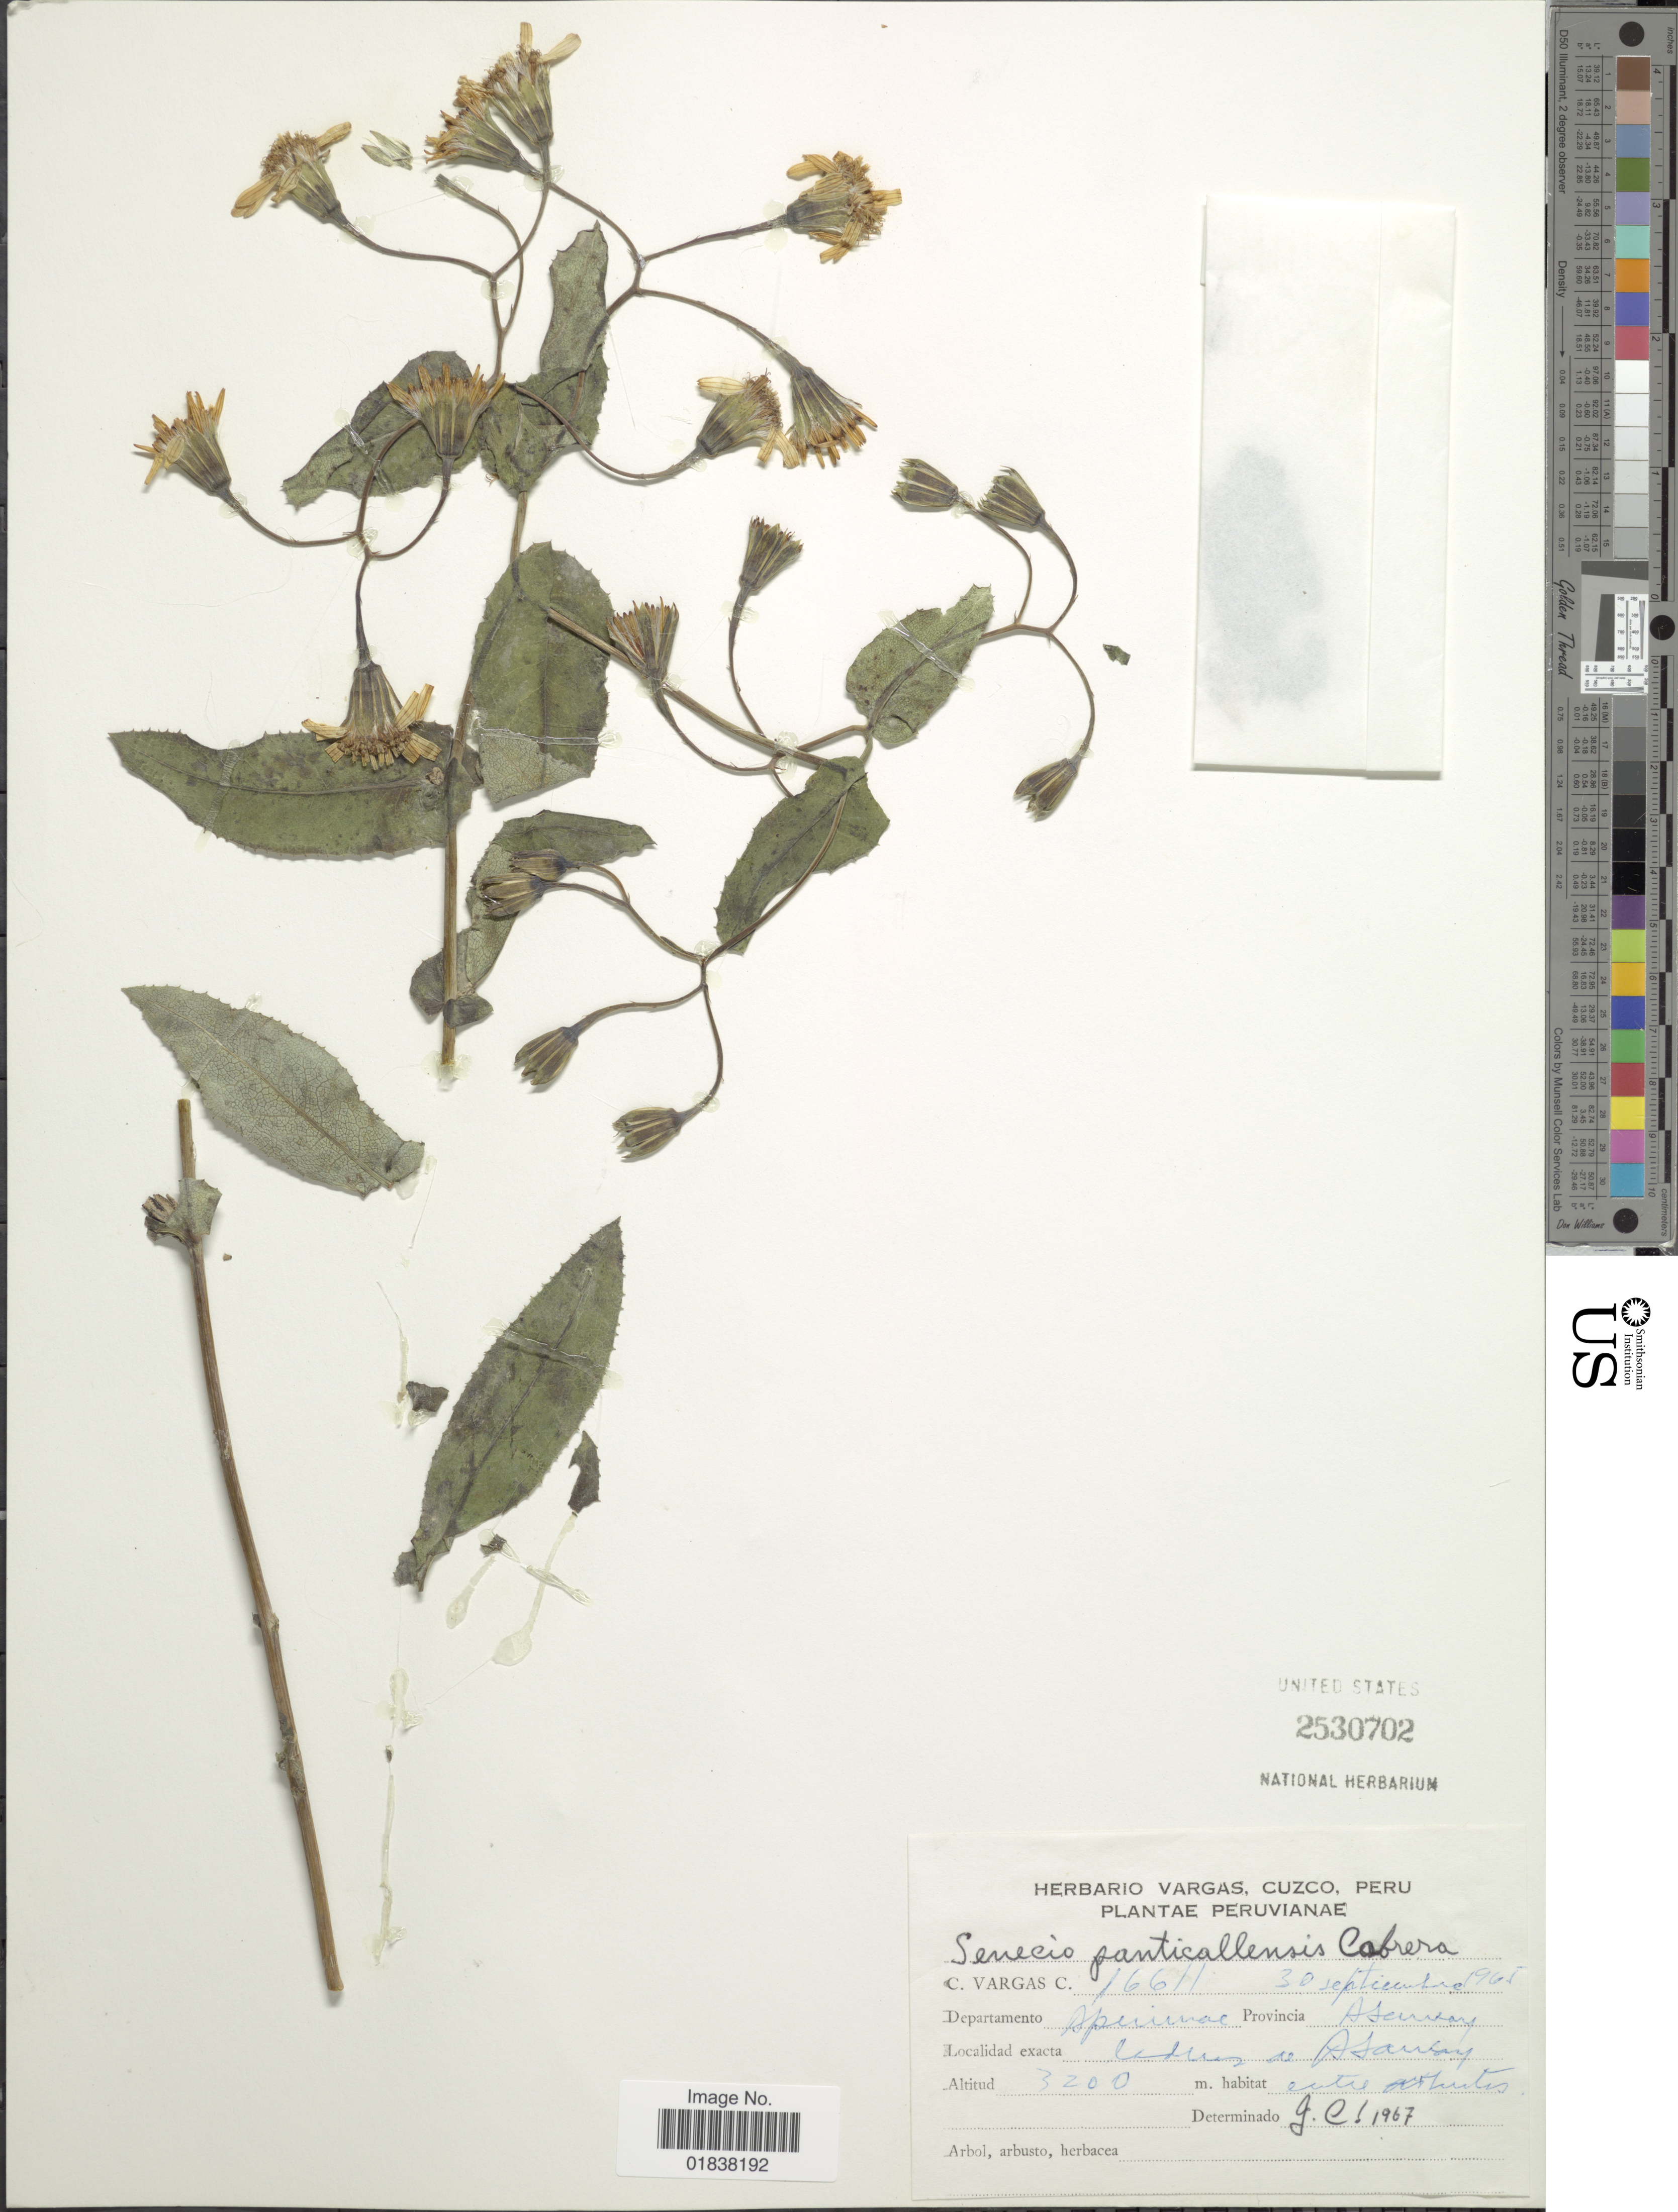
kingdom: Plantae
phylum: Tracheophyta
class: Magnoliopsida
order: Asterales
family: Asteraceae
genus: Senecio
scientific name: Senecio panticallensis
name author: Cabrera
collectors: C. Vargas Calderón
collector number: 16611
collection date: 1965-09-30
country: Peru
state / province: Apurímac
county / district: Abancay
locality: Abancay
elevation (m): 3200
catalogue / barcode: US 2530702